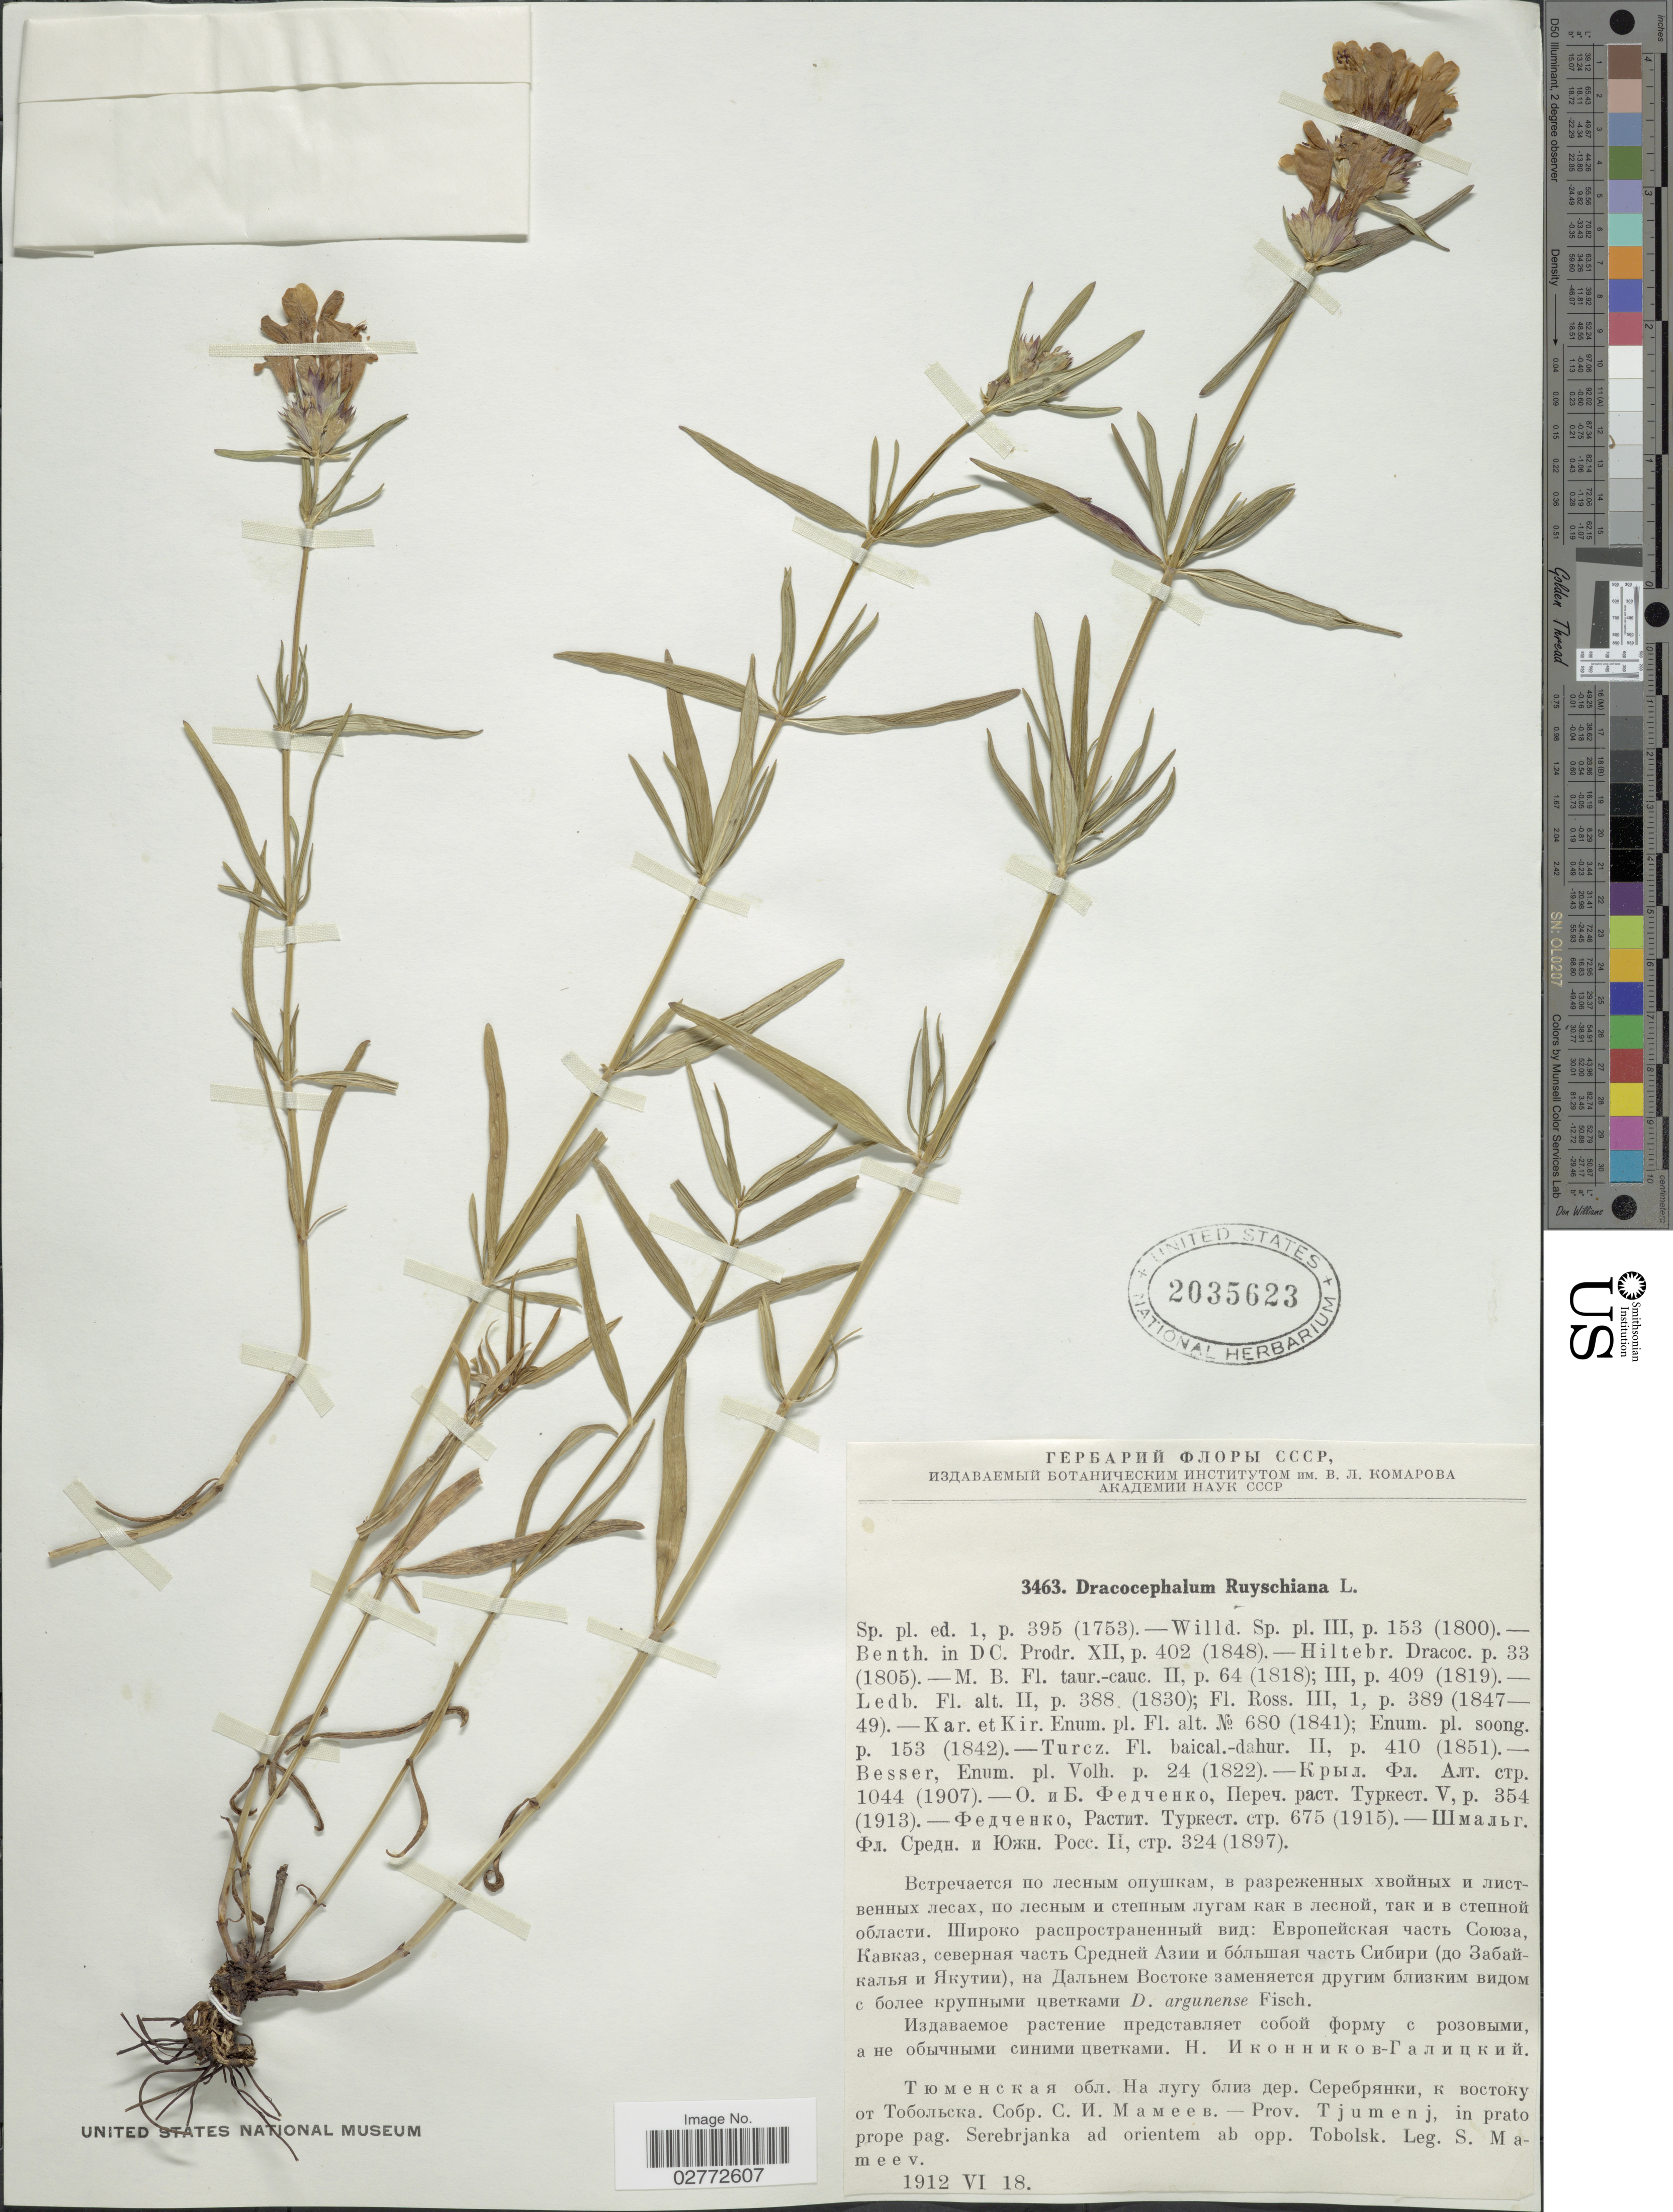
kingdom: Plantae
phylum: Tracheophyta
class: Magnoliopsida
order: Lamiales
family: Lamiaceae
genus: Dracocephalum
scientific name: Dracocephalum ruyschiana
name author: L.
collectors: S. Mameev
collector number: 3463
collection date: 1912-06-18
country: Russian Federation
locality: Prov. Tjumenj, in prato prope pag. Serebrjanka ad orientem ab opp. Tobolsk.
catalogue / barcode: US 2035623